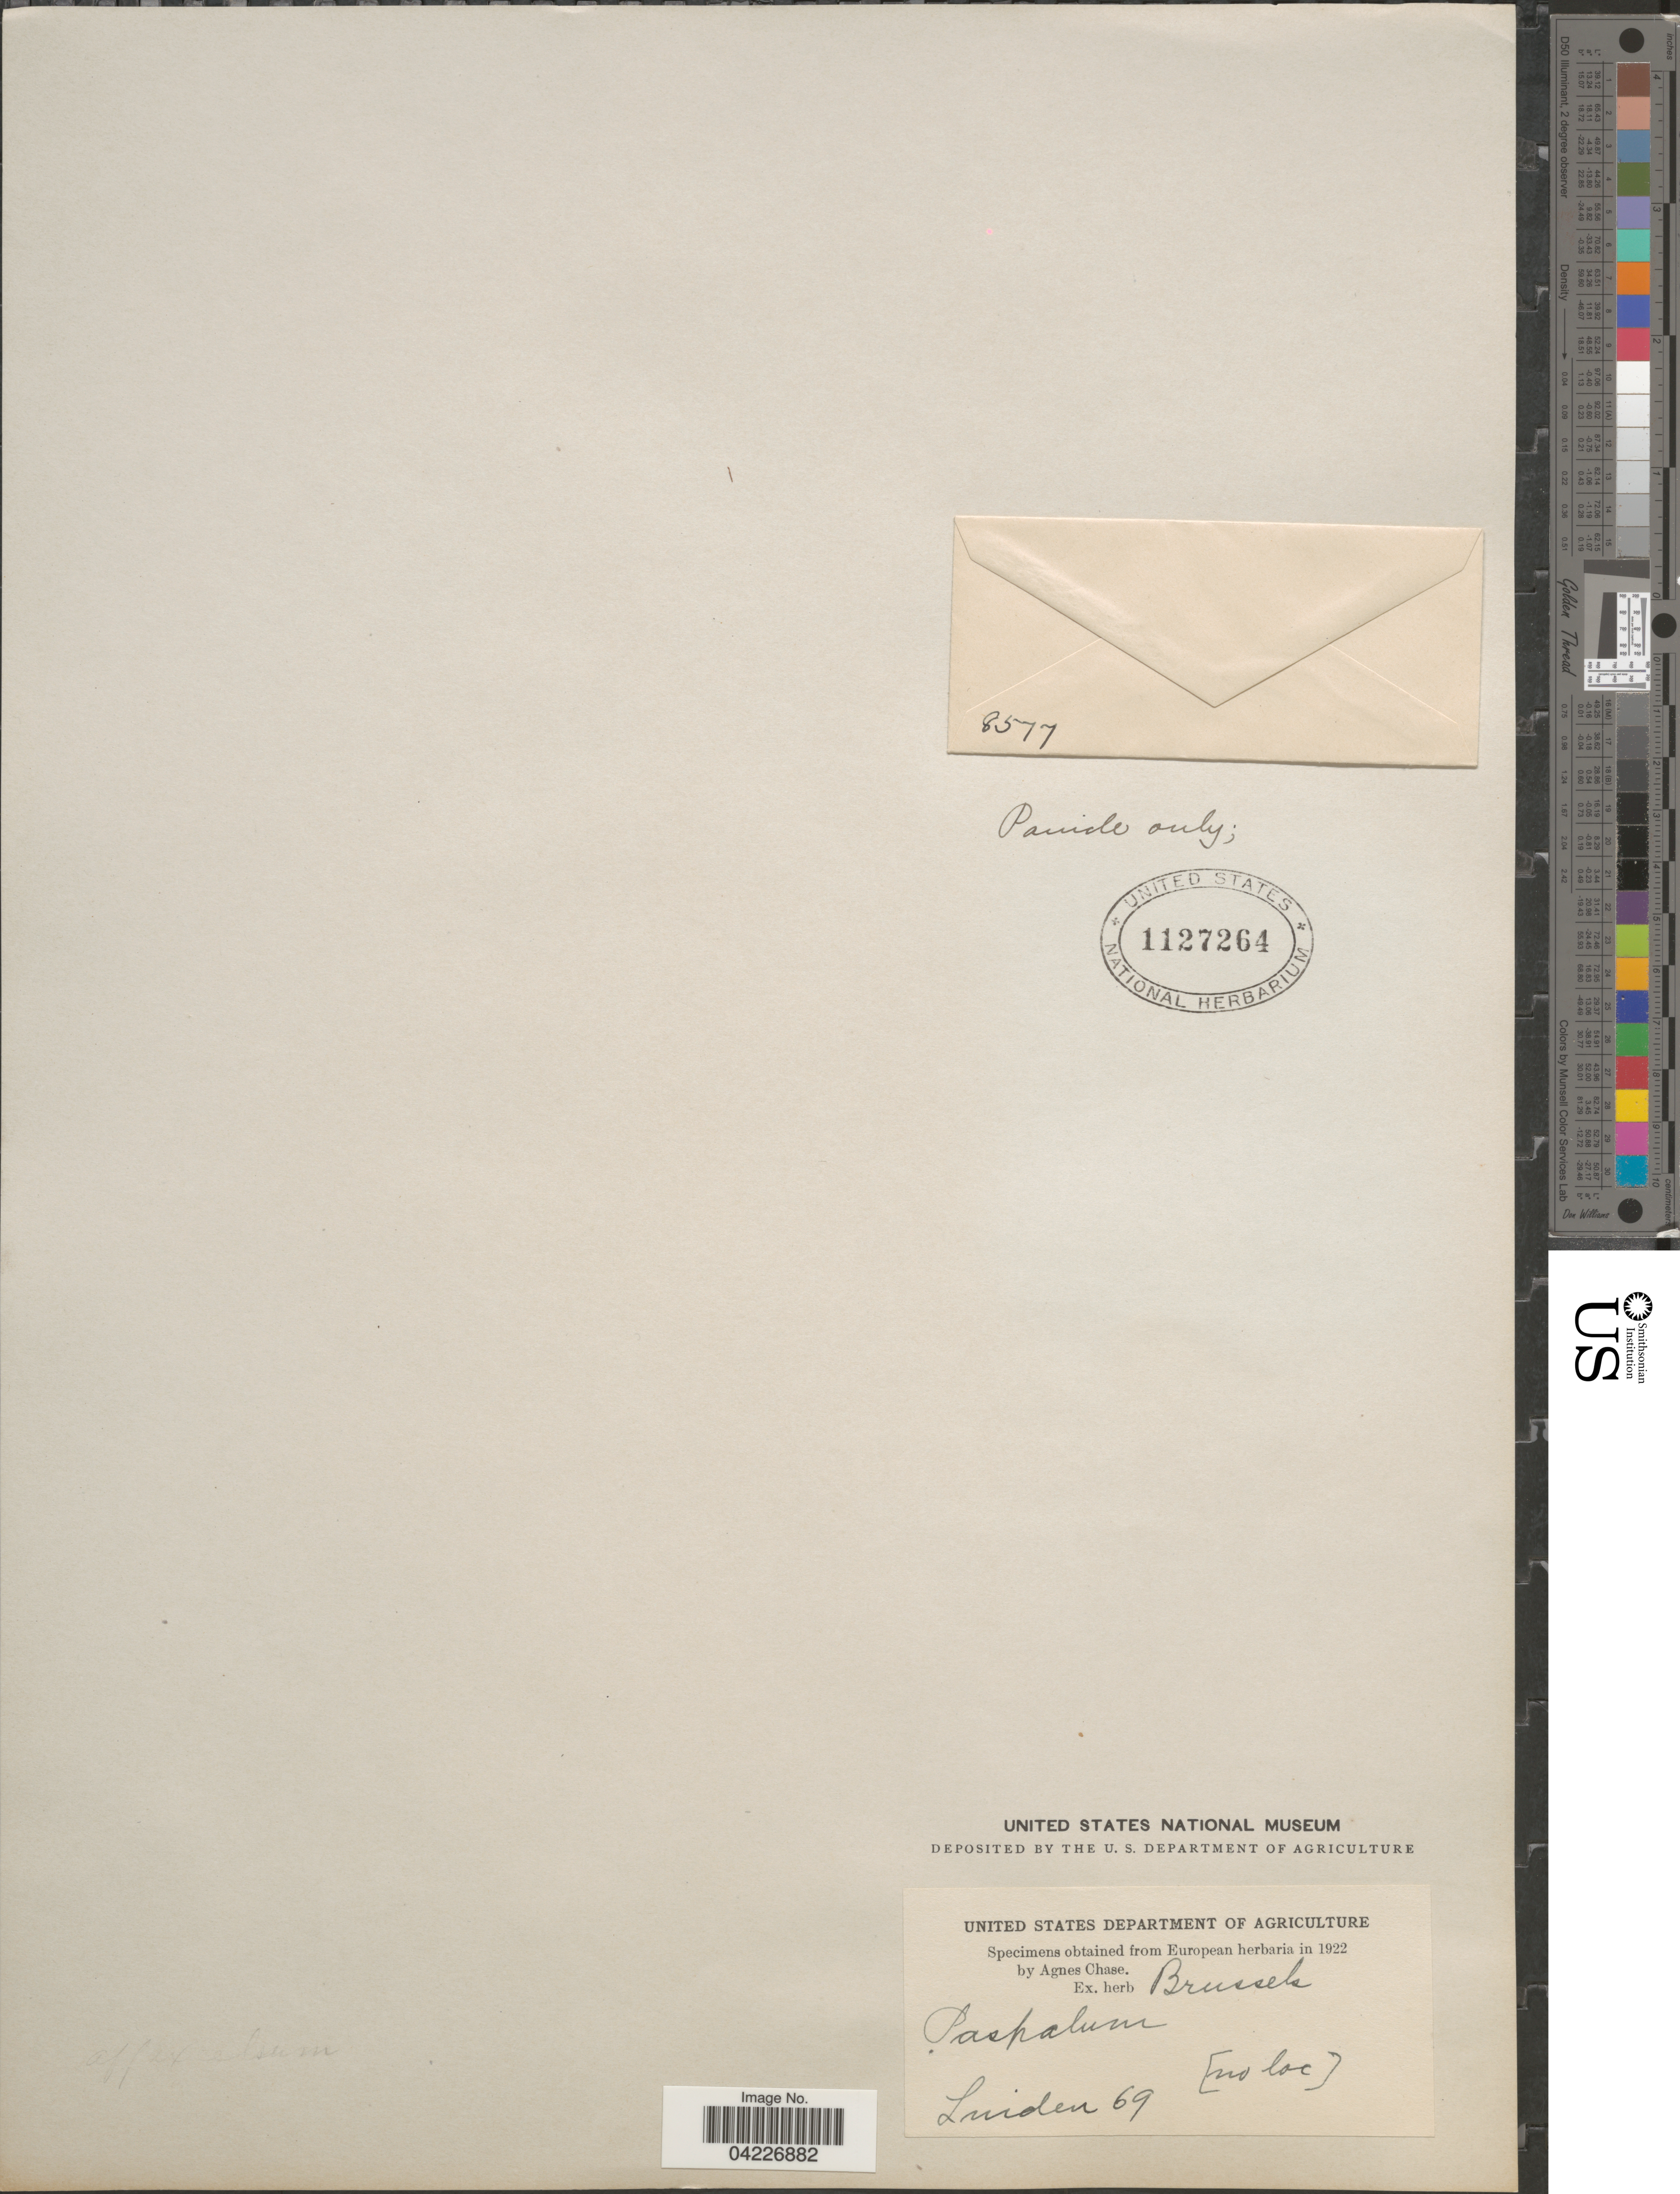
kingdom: Plantae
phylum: Tracheophyta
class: Liliopsida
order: Poales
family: Poaceae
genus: Paspalum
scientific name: Paspalum sp.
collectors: -- Linden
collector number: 69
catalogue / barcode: US 1127264